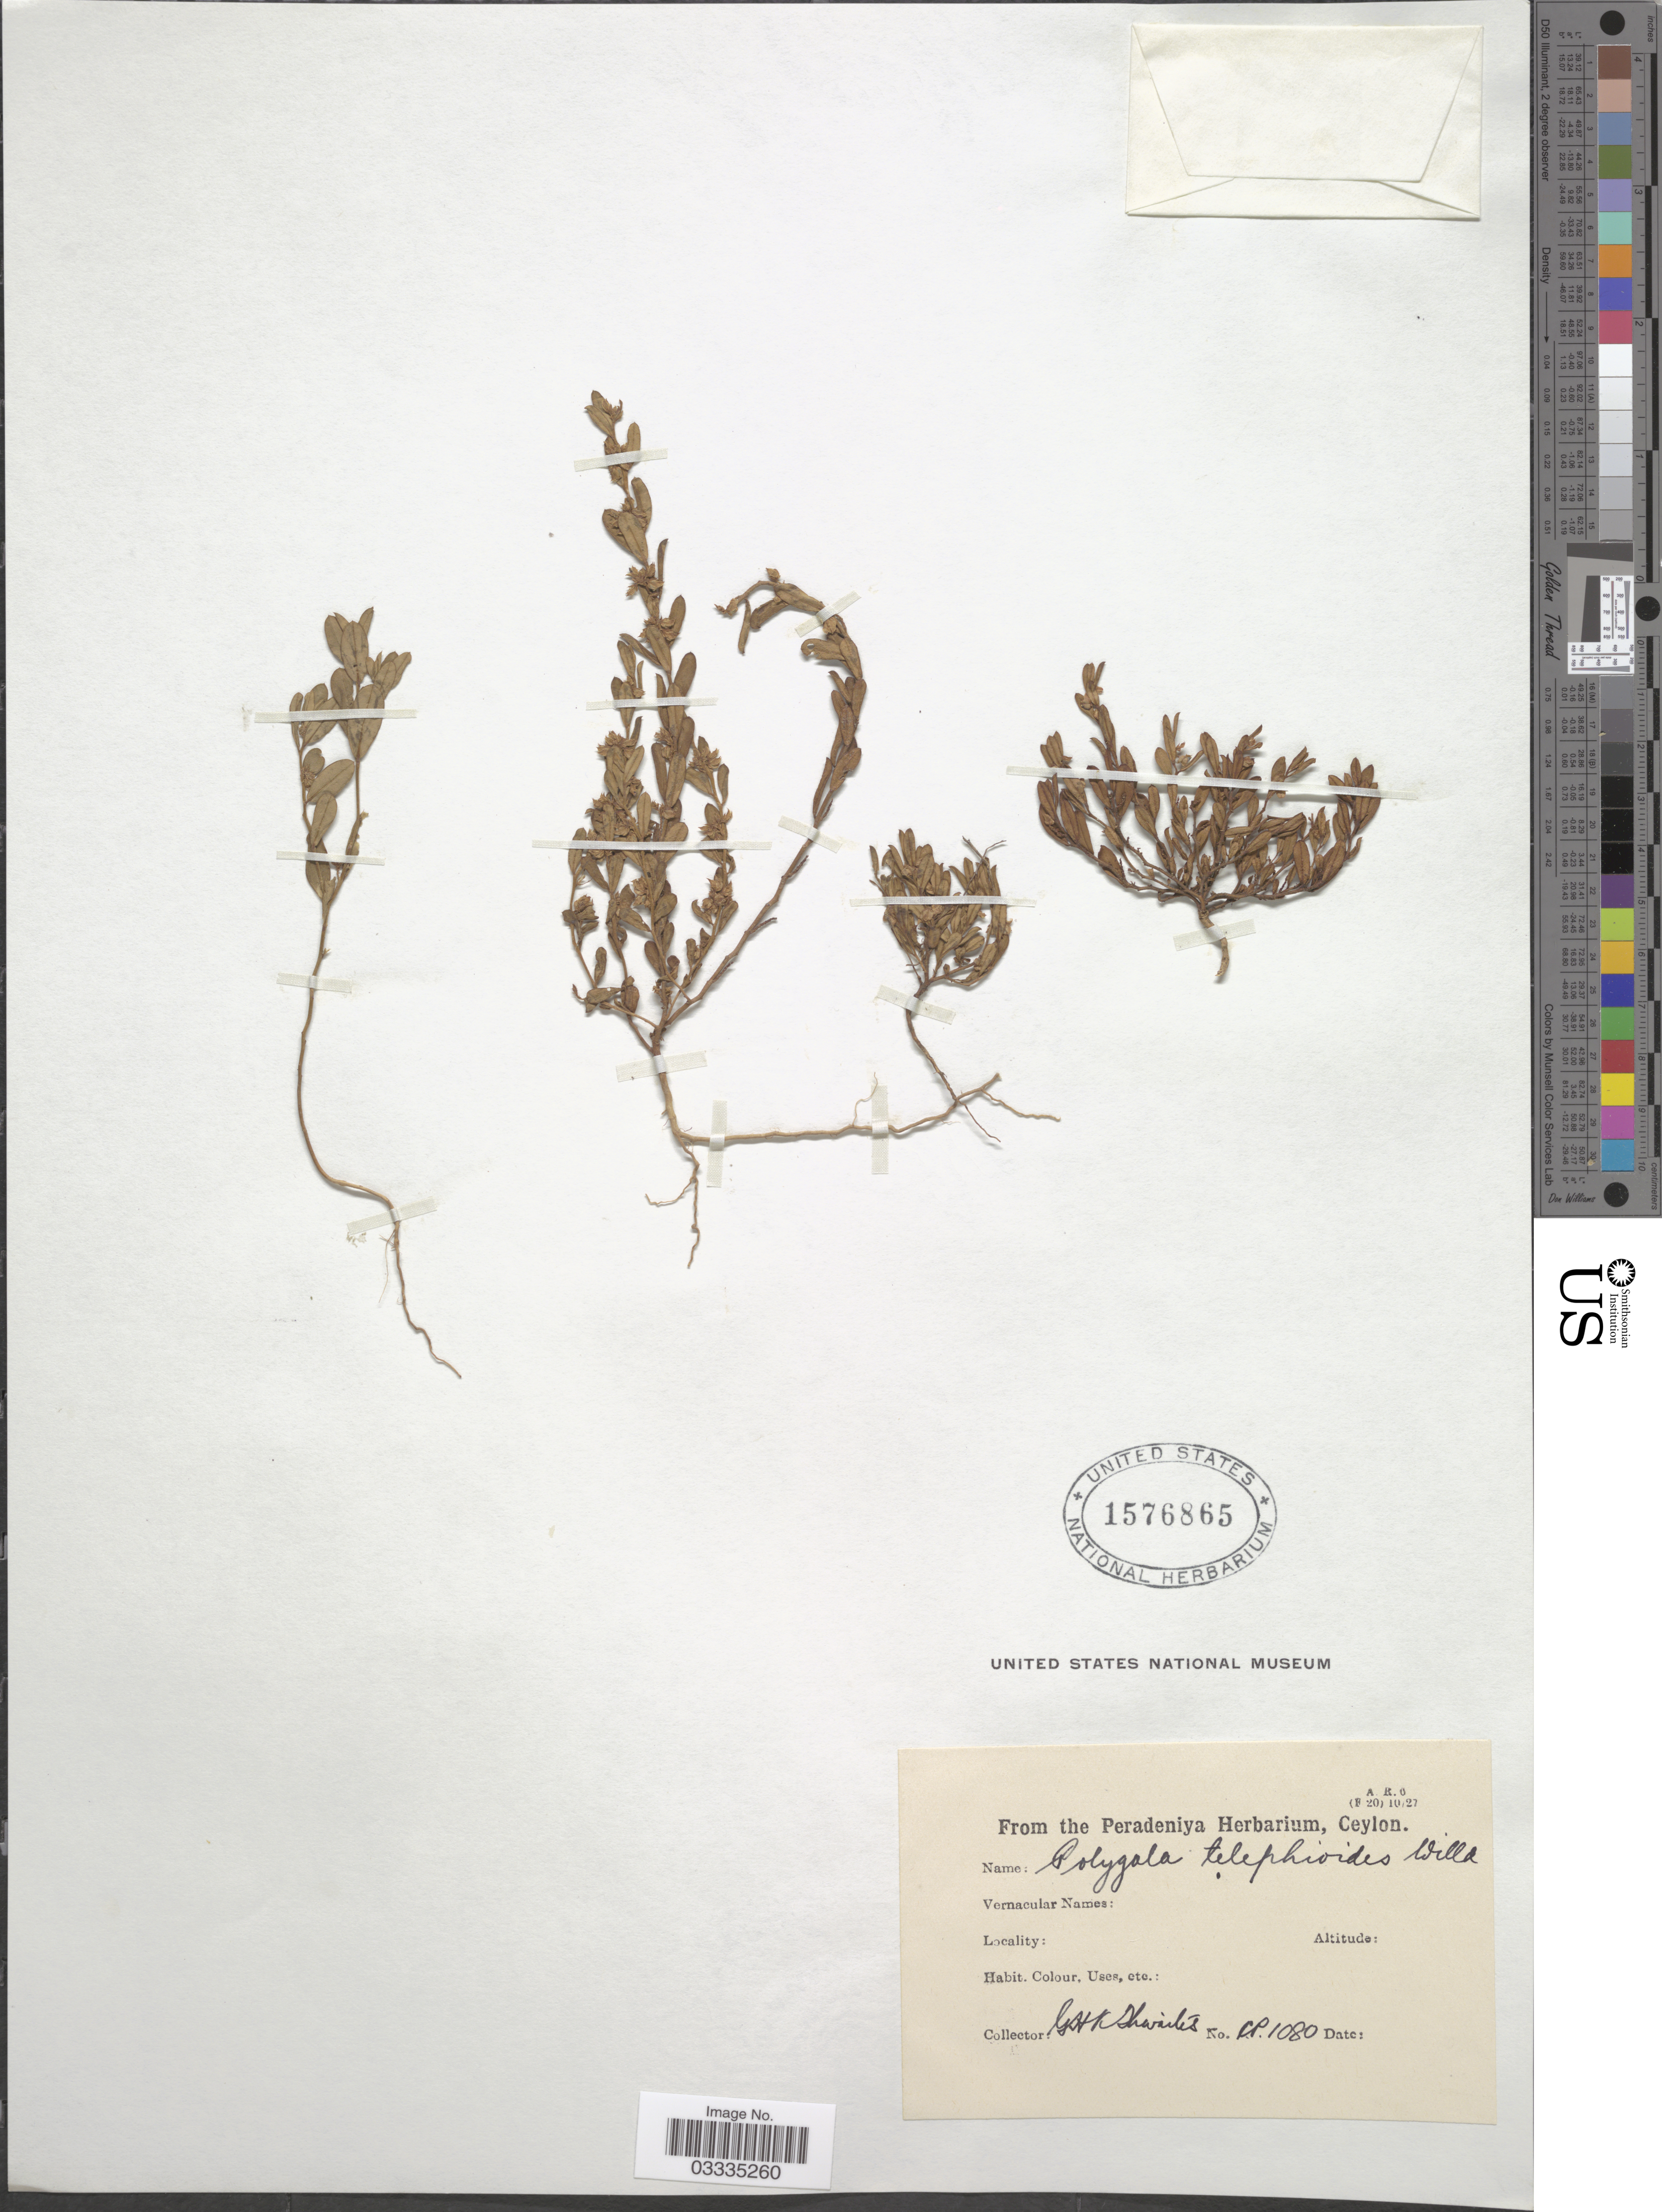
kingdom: Plantae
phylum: Tracheophyta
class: Magnoliopsida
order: Fabales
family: Polygalaceae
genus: Polygala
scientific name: Polygala telephioides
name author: Willd.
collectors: G. H. K. Thwaites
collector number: C.P. 1080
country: Sri Lanka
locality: Ceylon.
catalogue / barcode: US 1576865